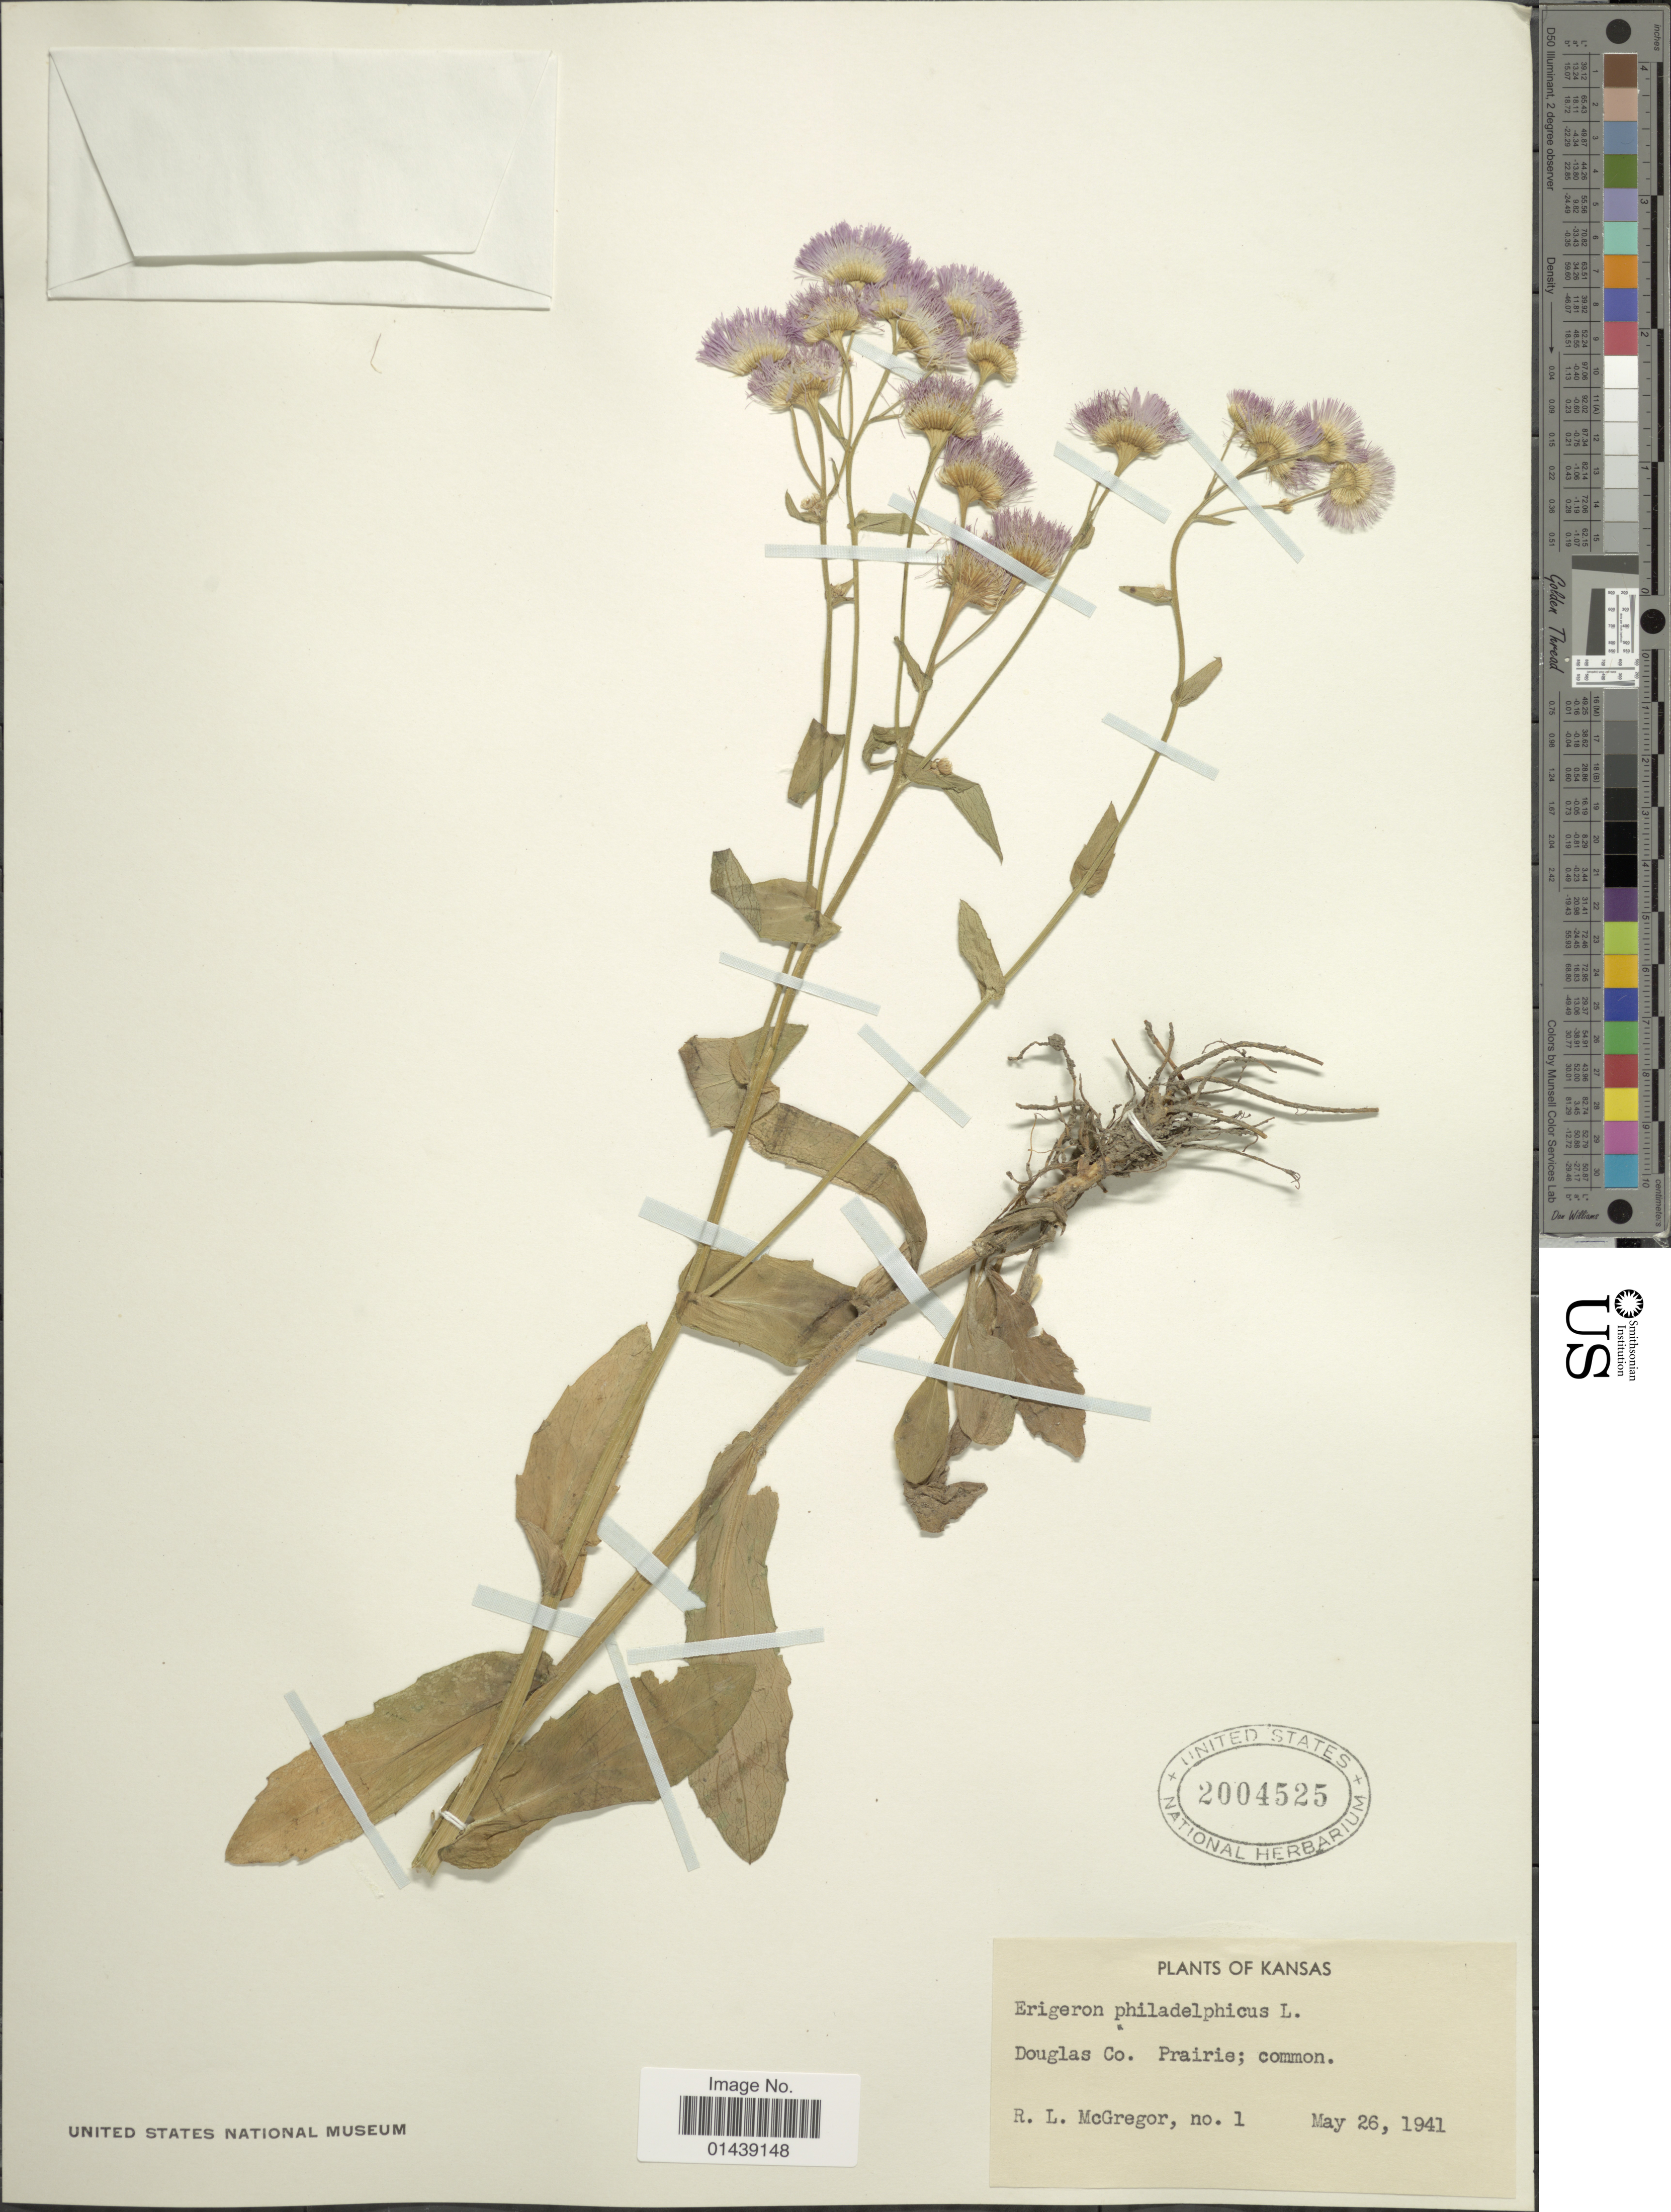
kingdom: Plantae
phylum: Tracheophyta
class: Magnoliopsida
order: Asterales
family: Asteraceae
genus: Erigeron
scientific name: Erigeron philadelphicus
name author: L.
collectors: R. McGregor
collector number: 1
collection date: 1941-05-26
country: United States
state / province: Kansas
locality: Douglas Co. Prairie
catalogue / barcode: US 2004525